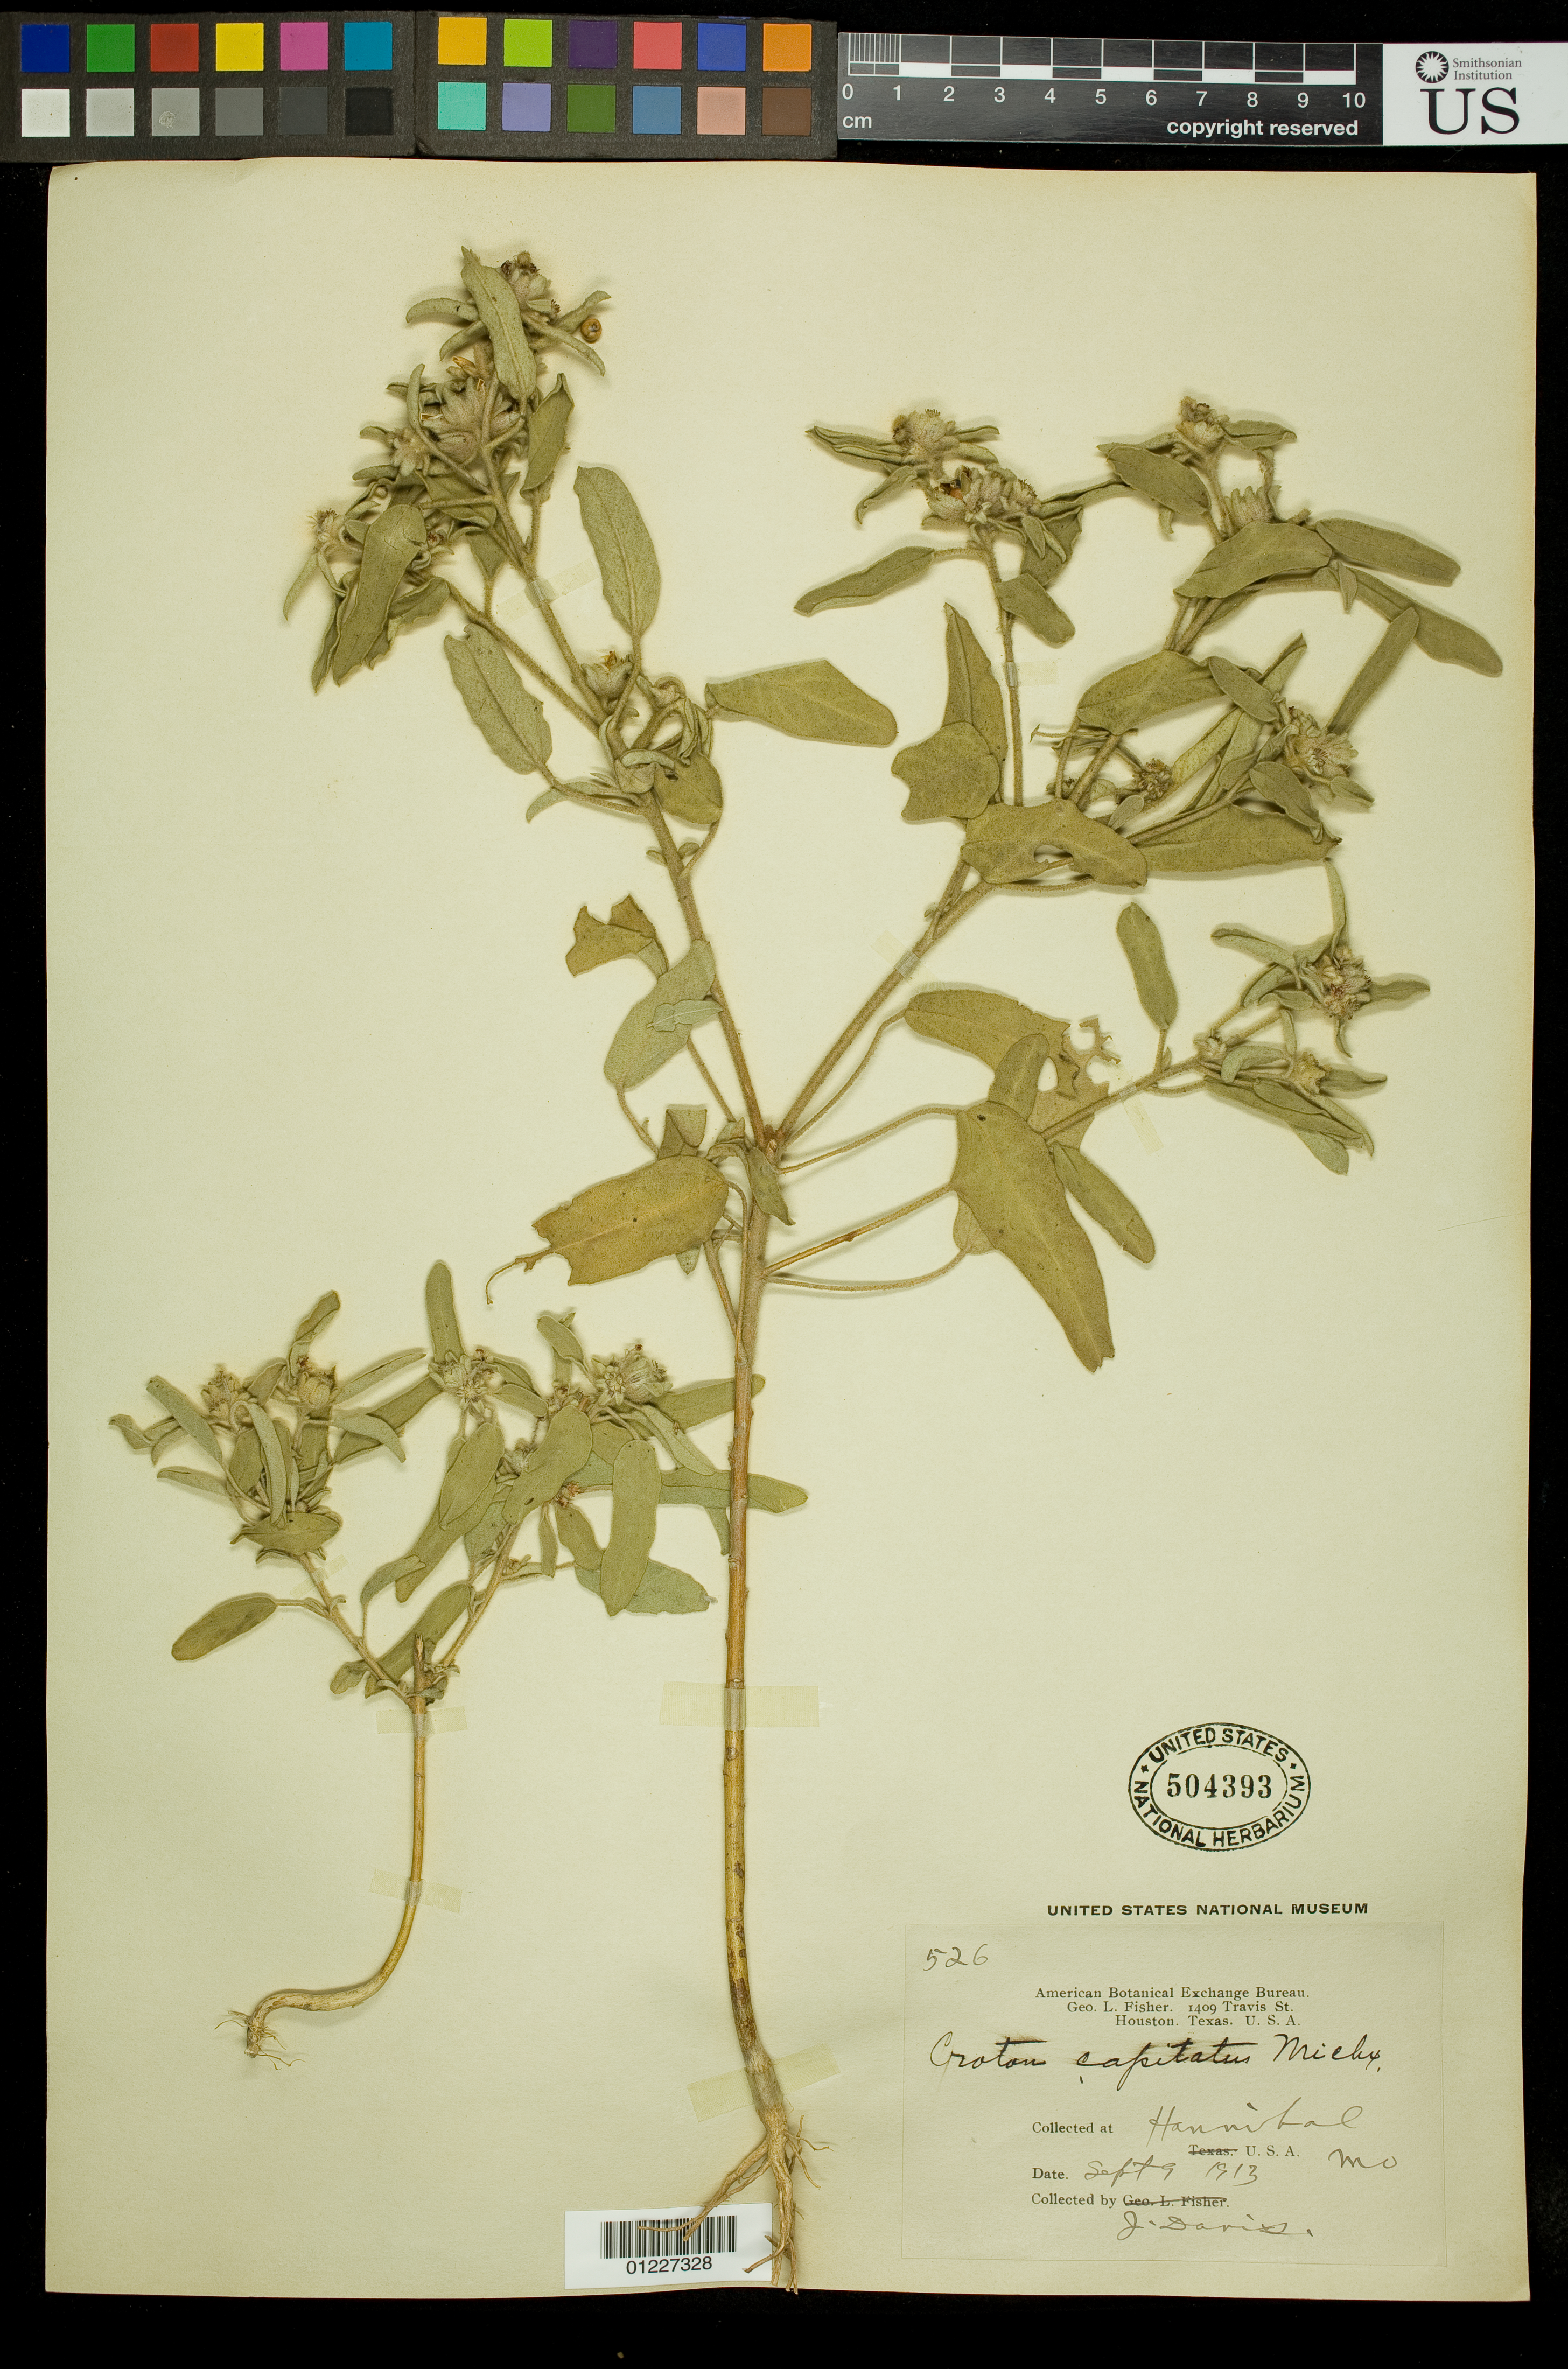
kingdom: Plantae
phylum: Tracheophyta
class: Magnoliopsida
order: Malpighiales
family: Euphorbiaceae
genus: Croton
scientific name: Croton capitatus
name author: Michx.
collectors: J. Davis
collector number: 526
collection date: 1913-09-09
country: United States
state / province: Missouri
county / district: Marion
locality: Hannibal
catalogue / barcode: US 504393